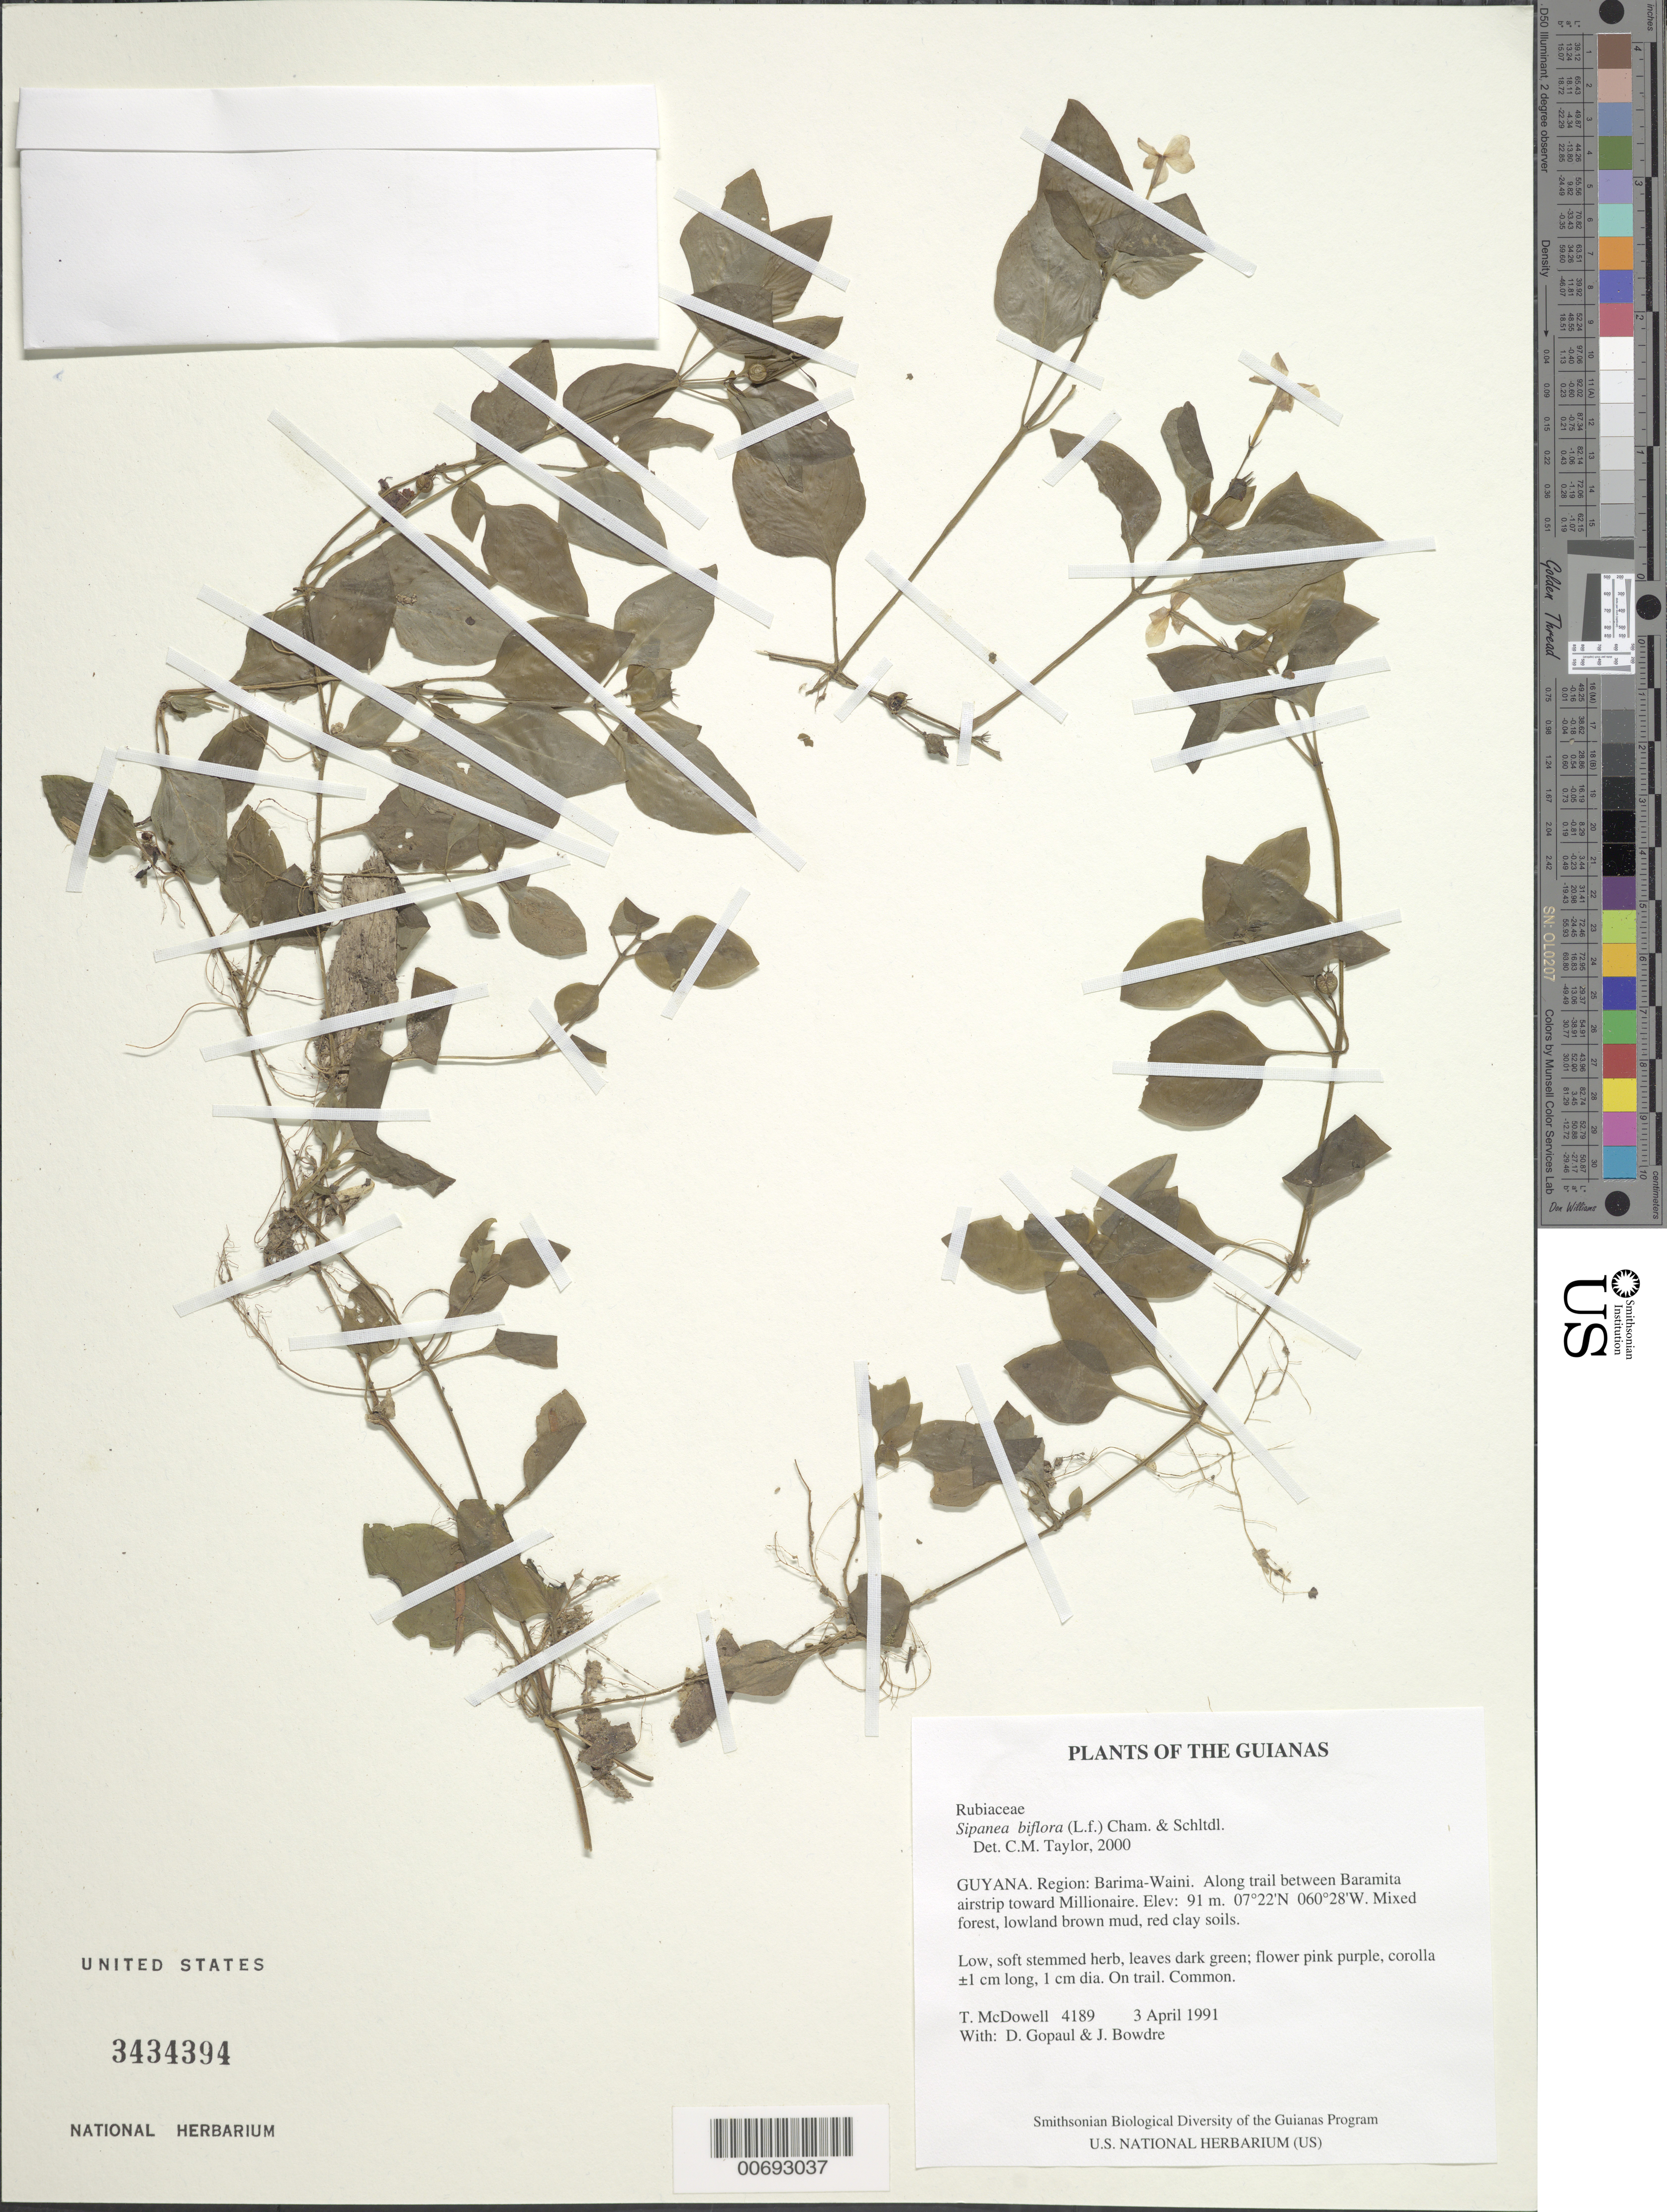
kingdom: Plantae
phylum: Tracheophyta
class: Magnoliopsida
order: Gentianales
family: Rubiaceae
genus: Sipanea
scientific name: Sipanea biflora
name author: (L. f.) Cham. & Schltdl.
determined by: Taylor, Charlotte M.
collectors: T. McDowell, D. Gopaul & J. Bowdre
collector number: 4189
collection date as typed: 3 April 1991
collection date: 1991-04-03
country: Guyana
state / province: Barima-Waini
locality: Along trail between Baramita airstrip toward Millionaire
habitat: Mixed forest, lowland brown mud, red clay soils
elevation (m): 91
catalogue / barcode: US 3434394